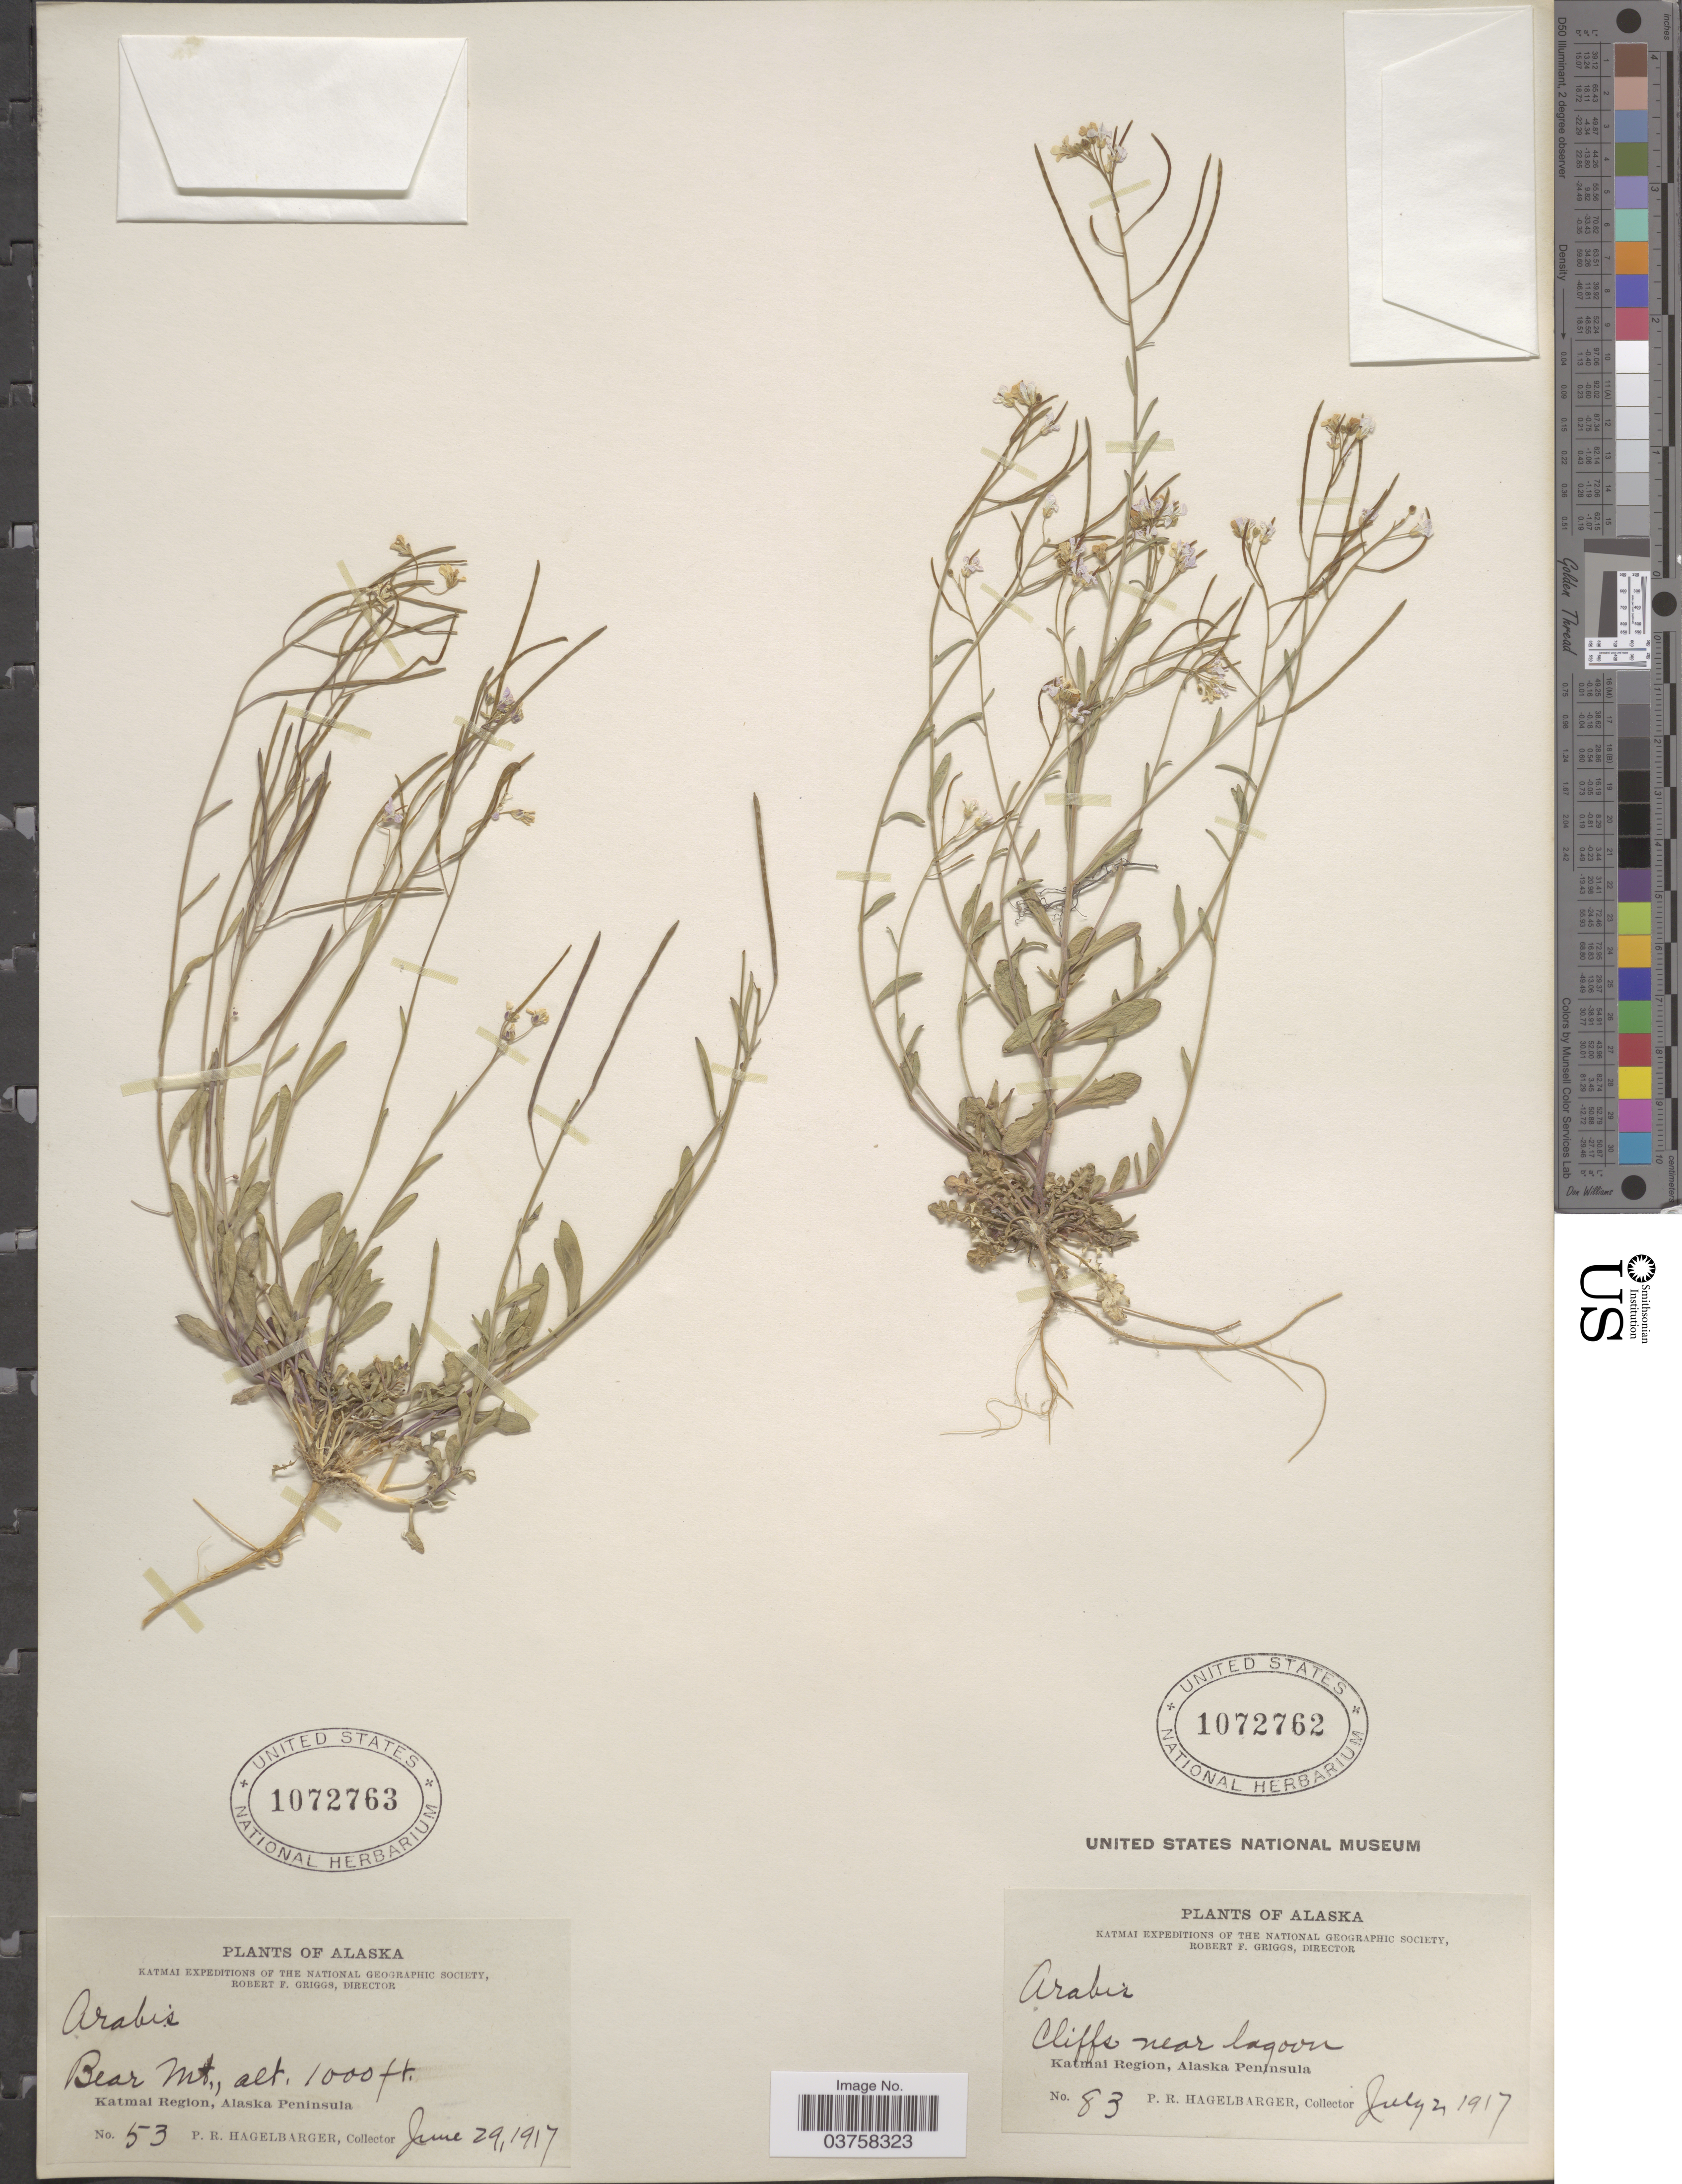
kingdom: Plantae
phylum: Tracheophyta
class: Magnoliopsida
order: Brassicales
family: Brassicaceae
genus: Arabidopsis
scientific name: Arabidopsis lyrata subsp. kamchatica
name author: (Fisch. ex DC.) O'Kane & Al-Shehbaz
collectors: P. Hagelbarger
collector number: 53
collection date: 1917-06-29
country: United States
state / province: Alaska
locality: Bear Mt., Katmai Region, Alaska Peninsula.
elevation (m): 305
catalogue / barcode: US 1072763